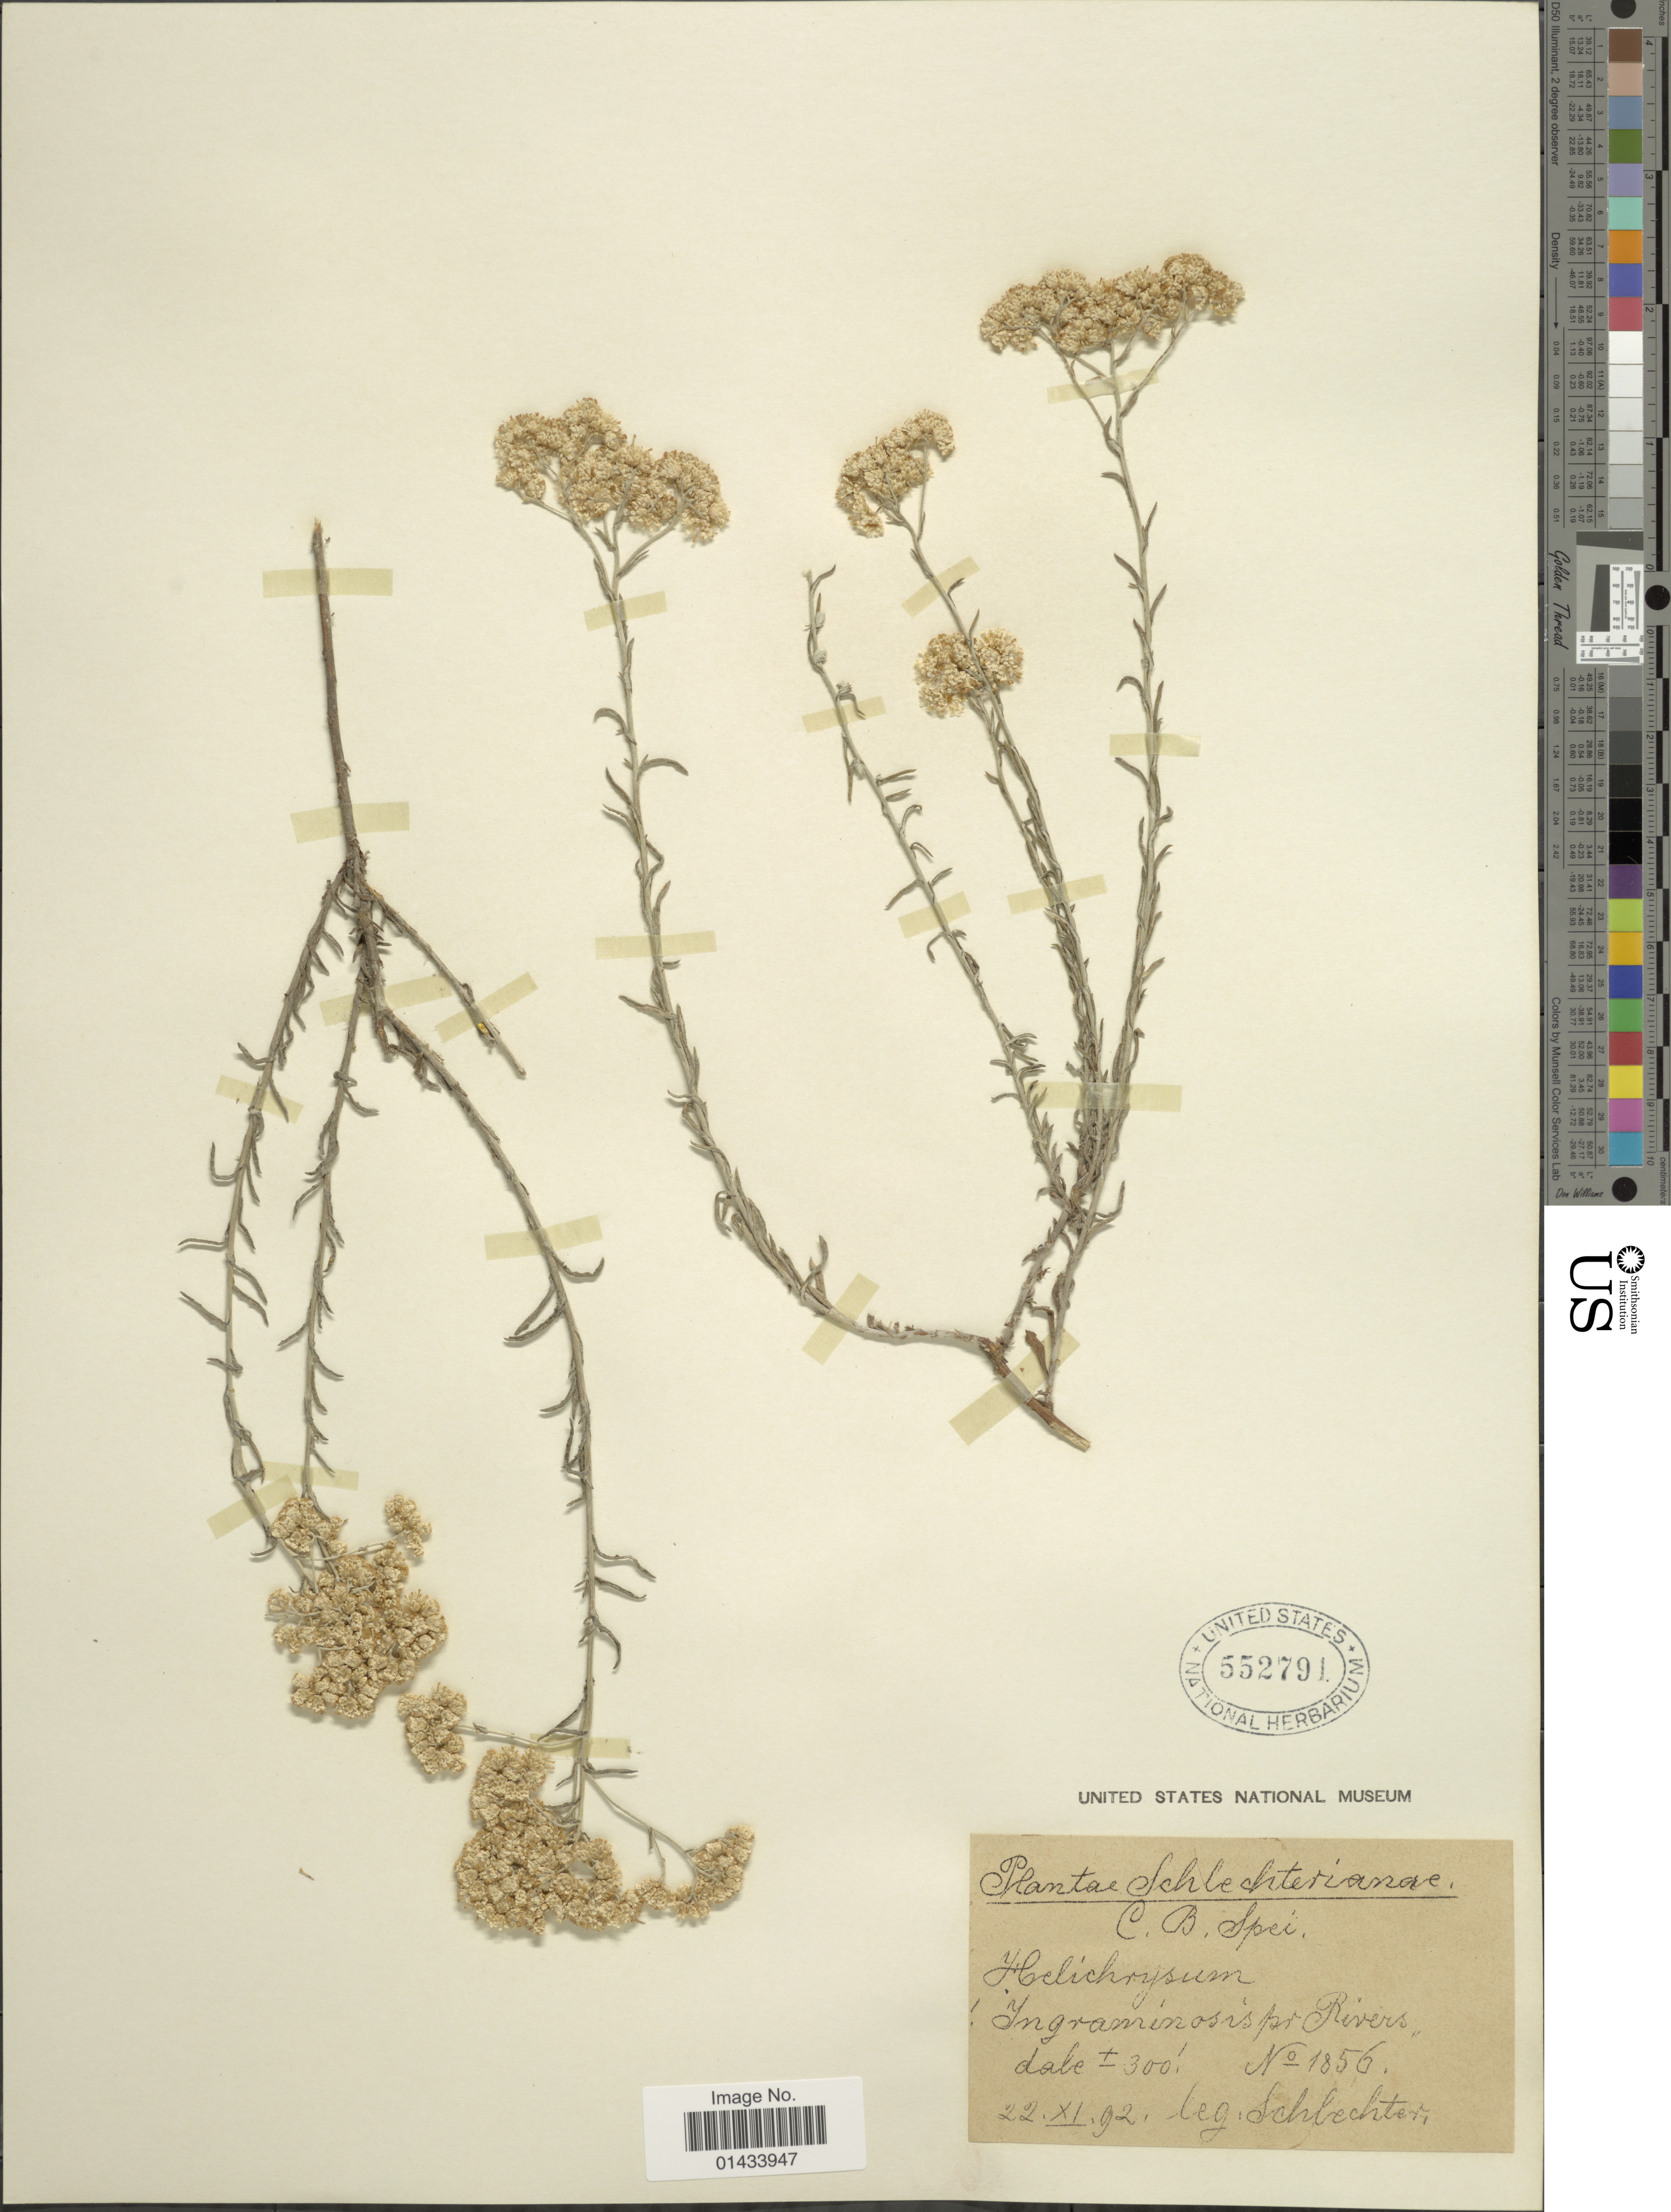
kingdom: Plantae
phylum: Tracheophyta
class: Magnoliopsida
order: Asterales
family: Asteraceae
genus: Helichrysum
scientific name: Helichrysum sp.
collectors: Schlechter, --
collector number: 1856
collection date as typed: Transcribed d/m/y: 22/11/92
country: South Africa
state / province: Western Cape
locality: In graminosis pr. Rivers, C.B. Spei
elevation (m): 91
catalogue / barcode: US 552791